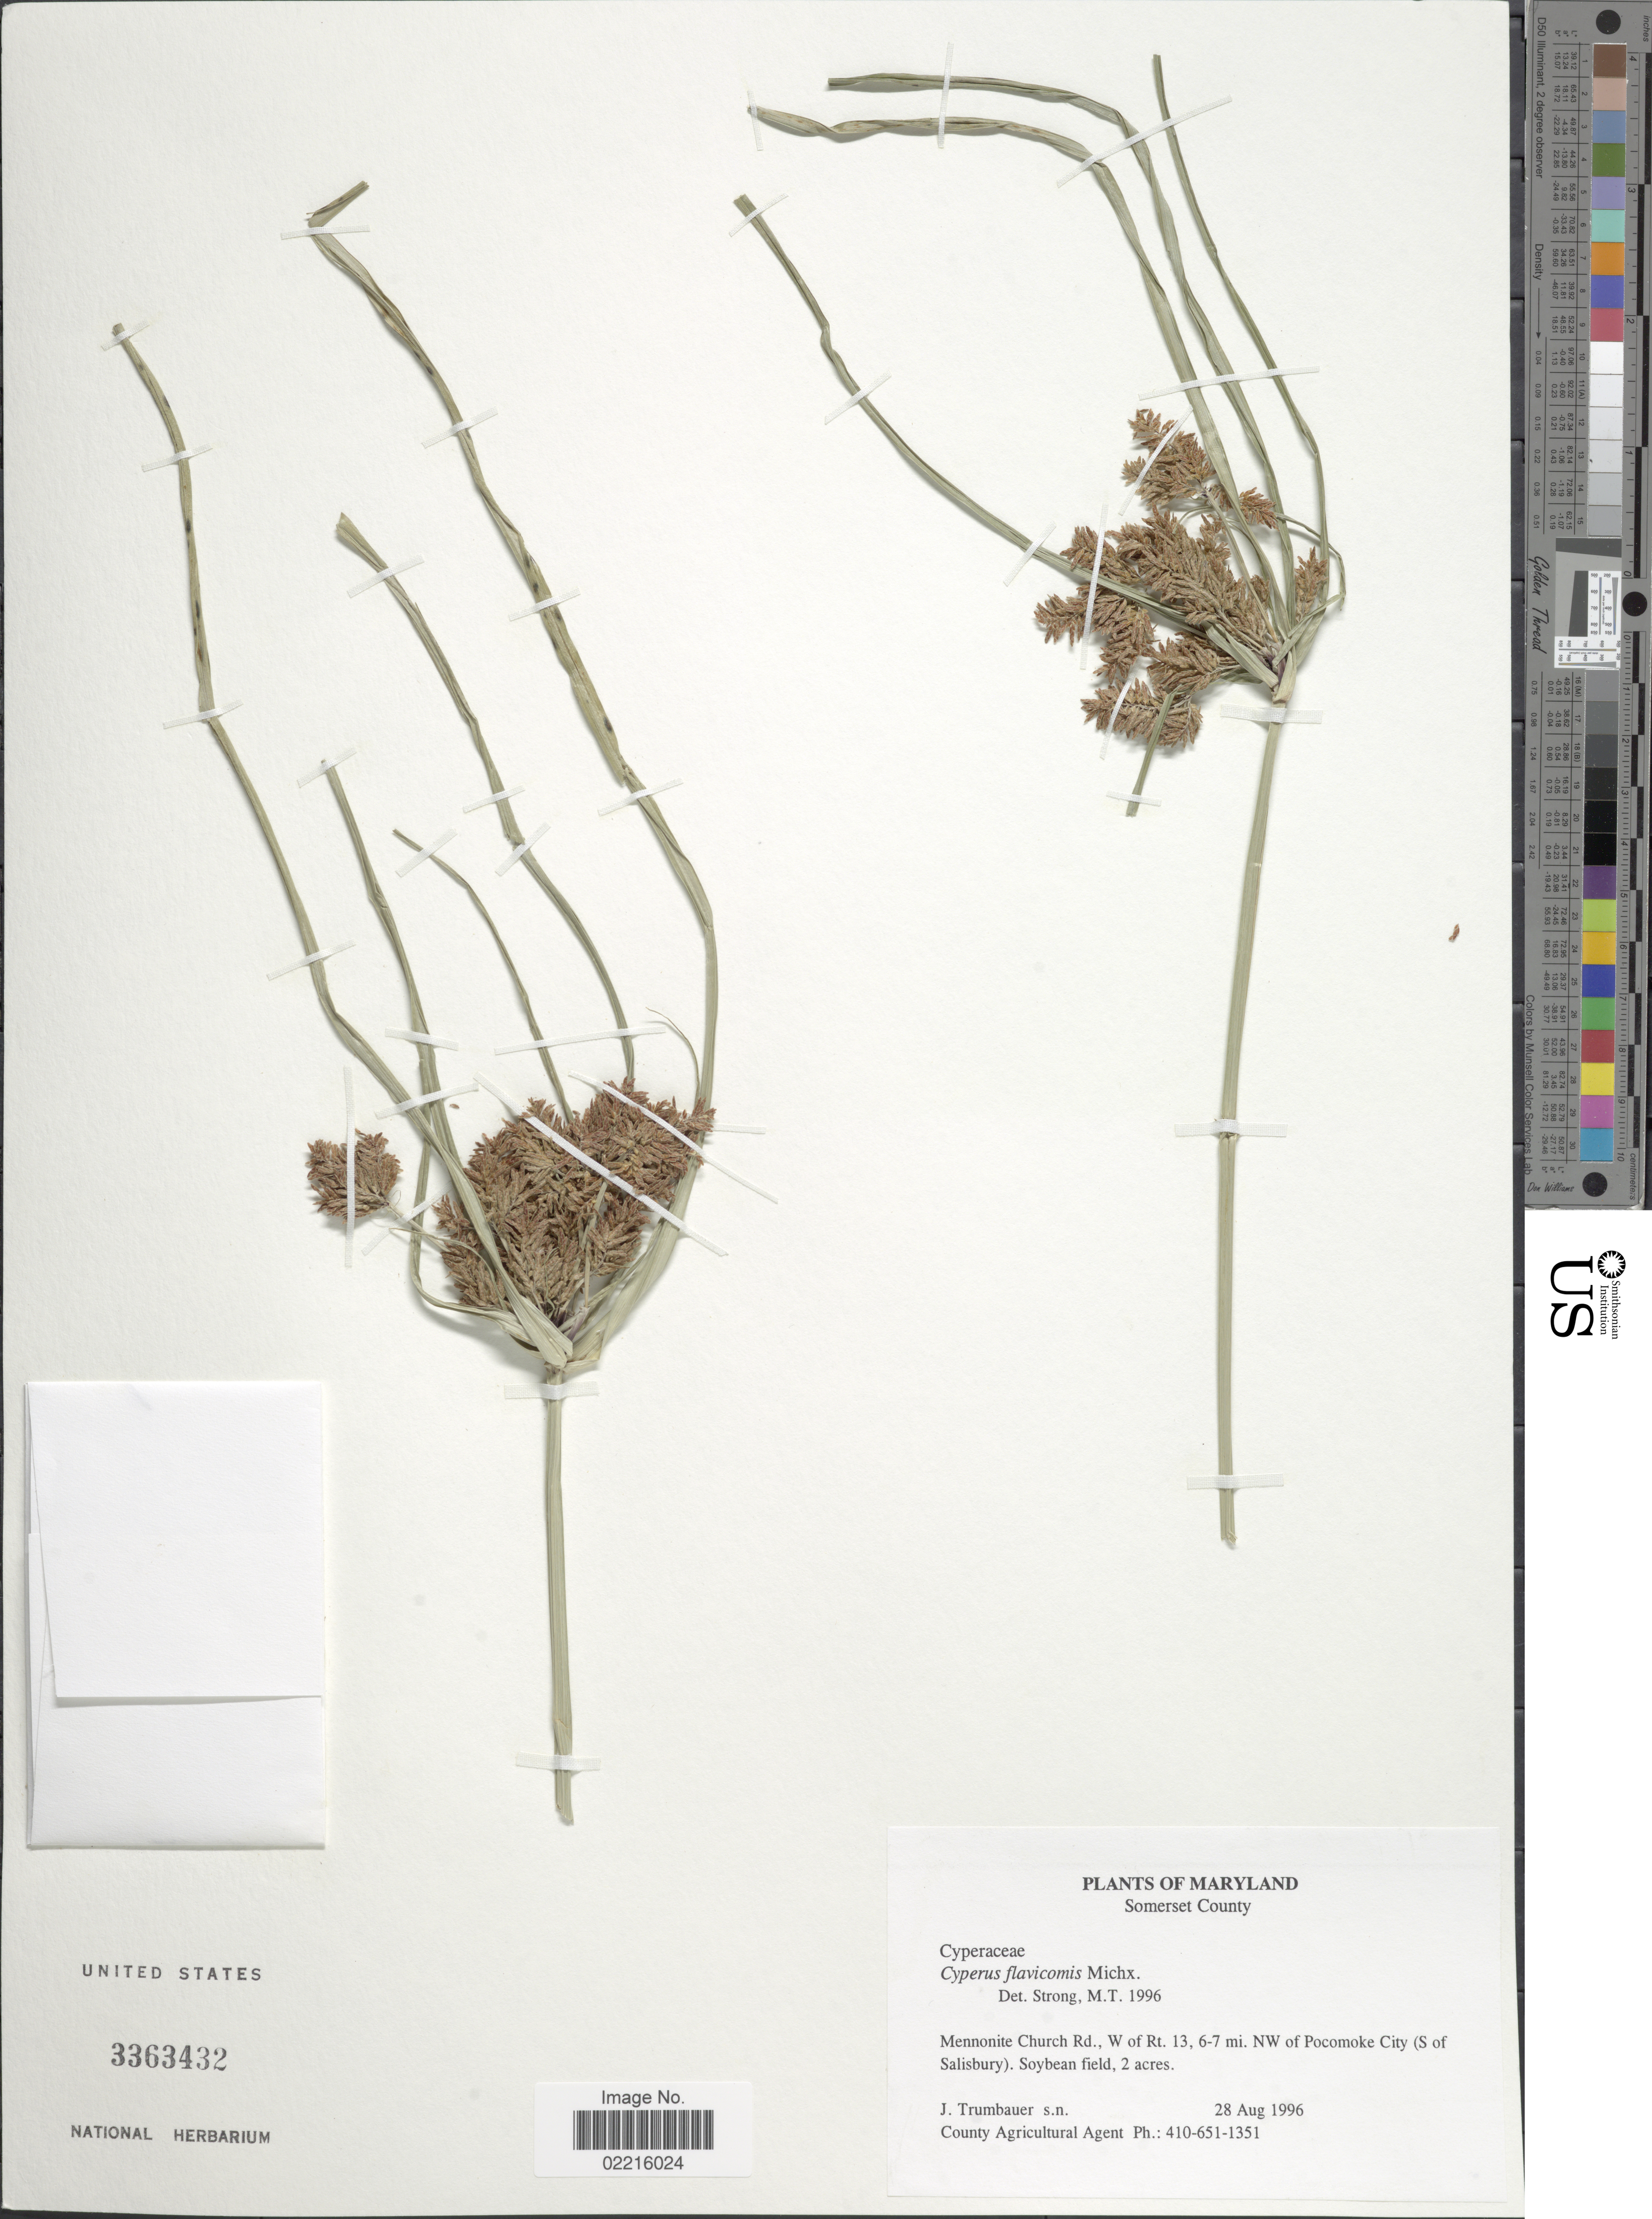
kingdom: Plantae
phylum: Tracheophyta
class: Liliopsida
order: Poales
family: Cyperaceae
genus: Cyperus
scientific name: Cyperus flavicomus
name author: Michx.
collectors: J. Trumbauer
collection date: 1996-08-28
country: United States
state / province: Maryland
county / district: Somerset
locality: Somerset County, Mennonite Chirch Rd., W of Rt. 13, 6-7 mi. NW of Pocomoke City (S of Salisbury). Soybean field, 2 acres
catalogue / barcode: US 3363432